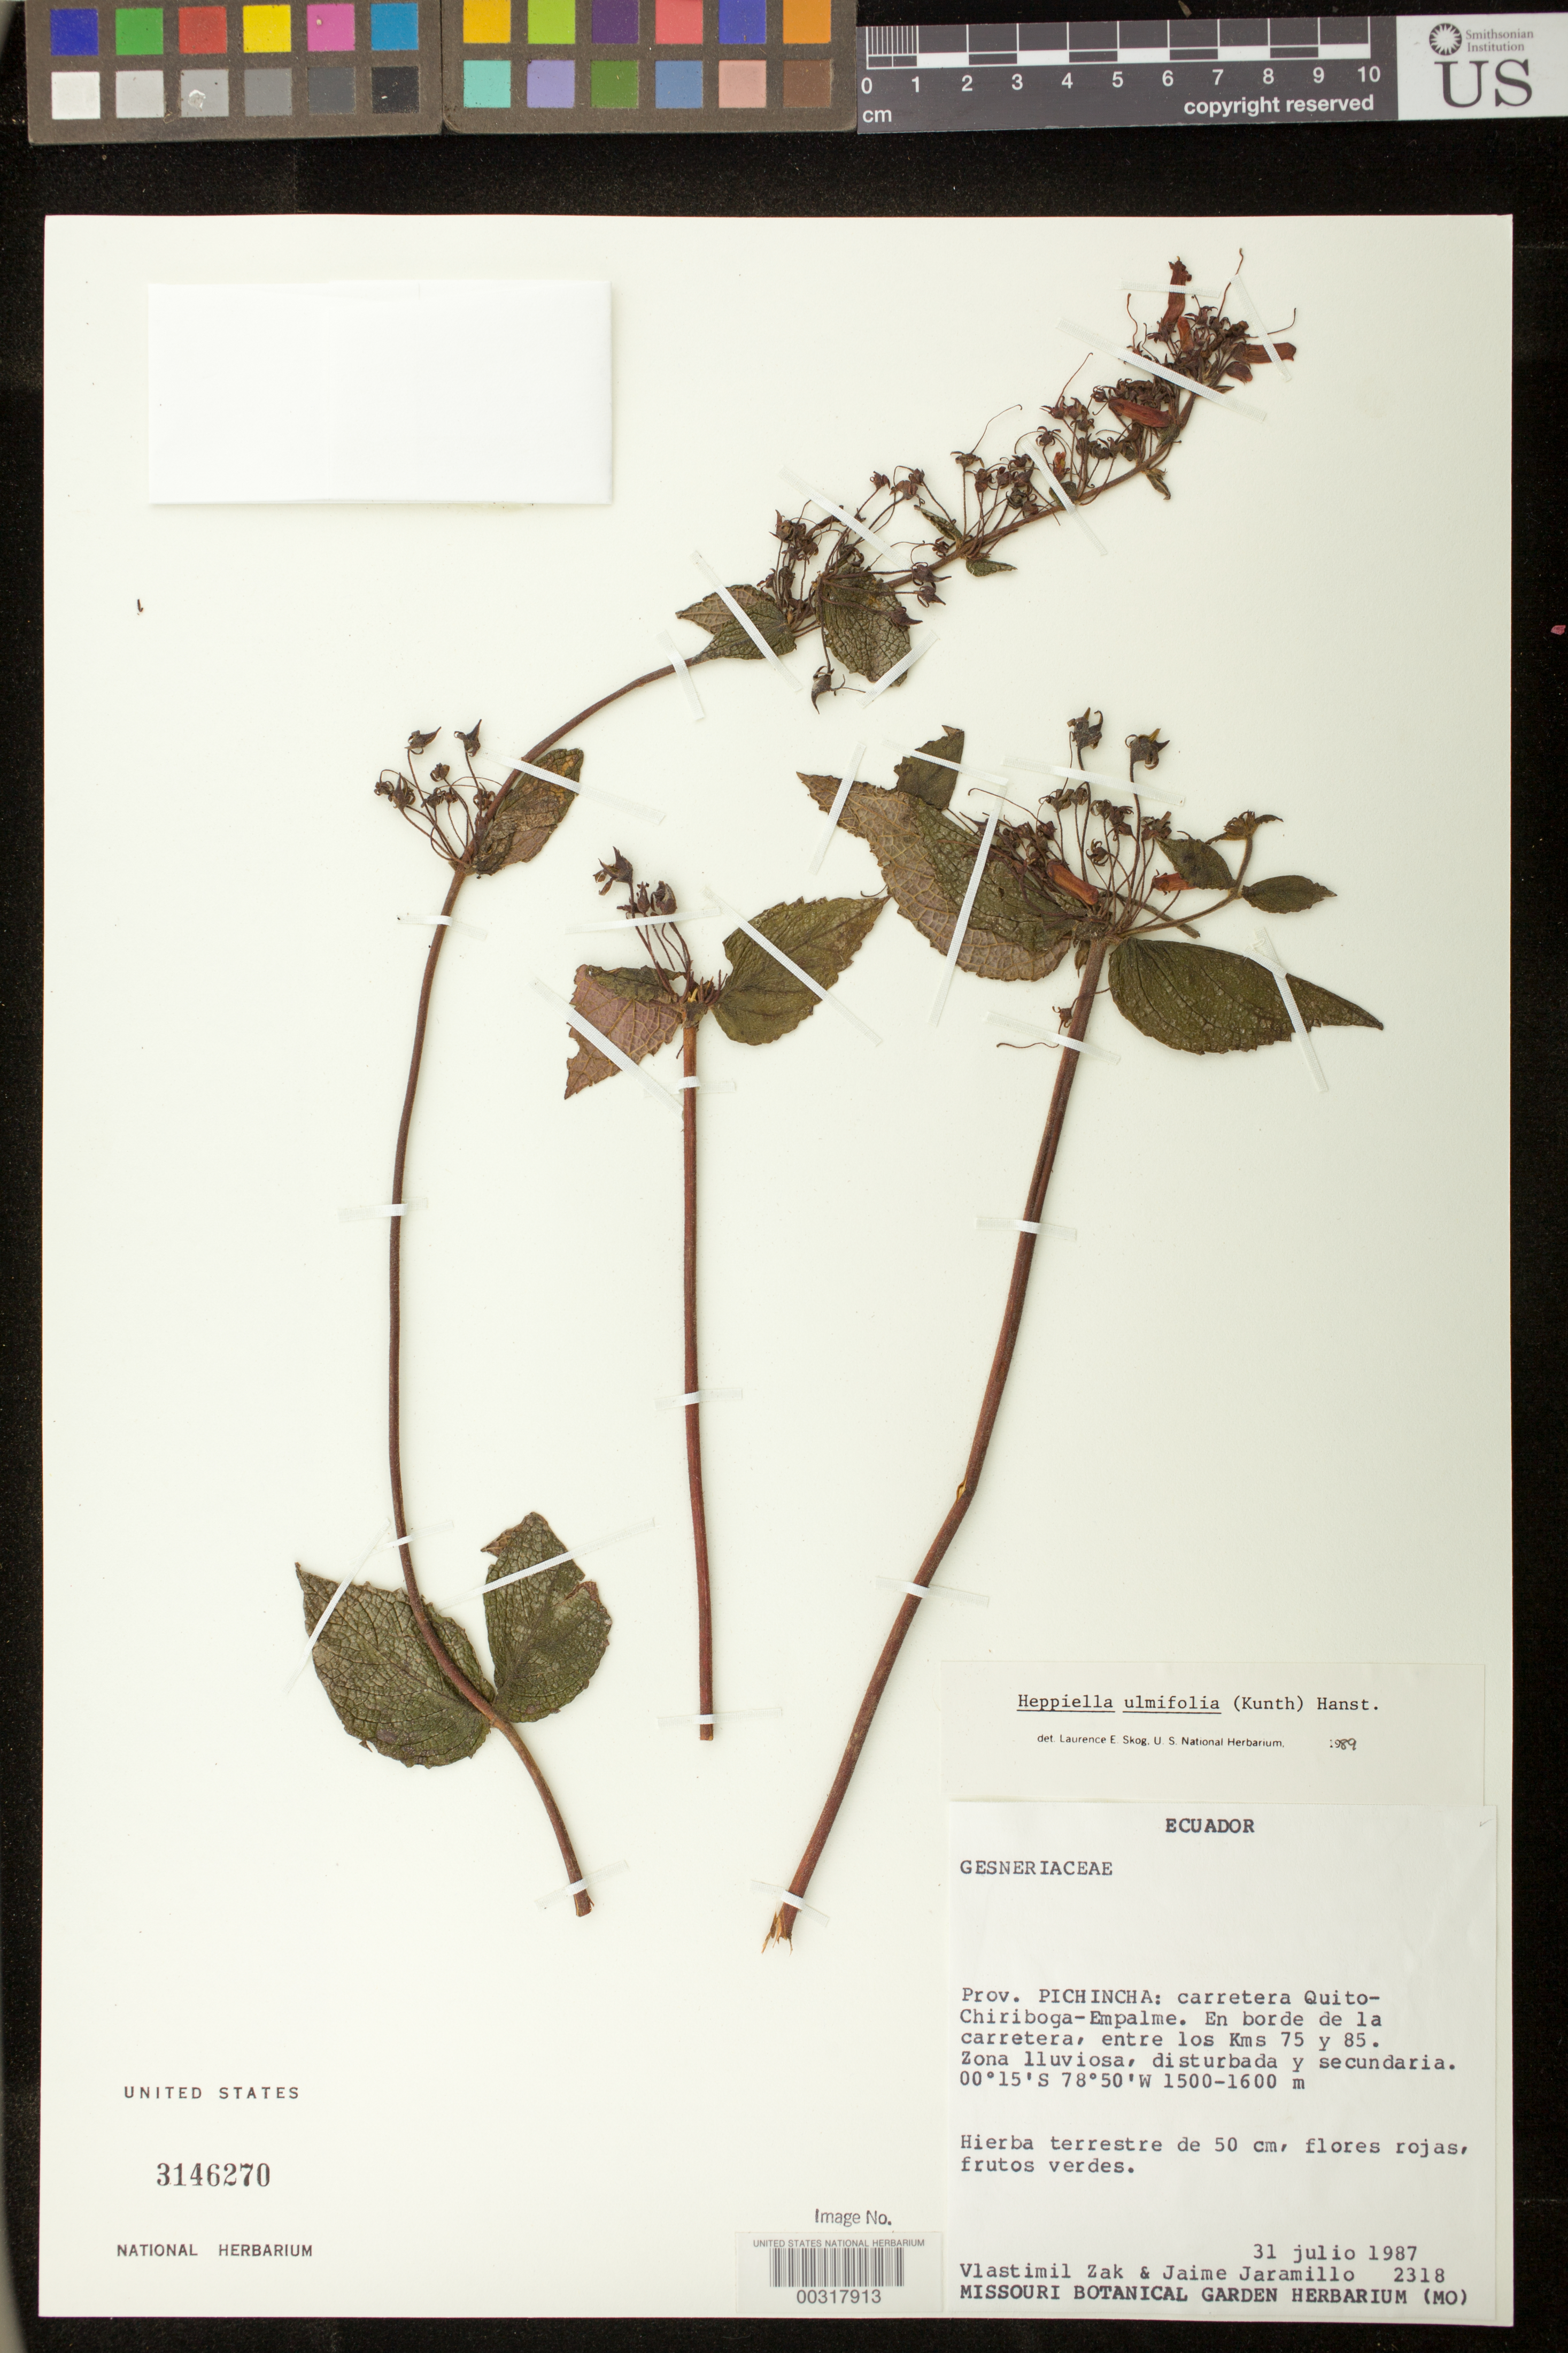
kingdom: Plantae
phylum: Tracheophyta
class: Magnoliopsida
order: Lamiales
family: Gesneriaceae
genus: Heppiella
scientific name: Heppiella ulmifolia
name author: (Kunth) Hanst.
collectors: V. Zak & J. L. Jaramillo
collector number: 2318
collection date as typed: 31 Jul 1987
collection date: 1987-07-31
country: Ecuador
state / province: Pichincha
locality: Quito - Chiriboga - Empalme highway, bordering the highway, between kms 75 and 85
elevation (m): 1500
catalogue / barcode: US 3146270